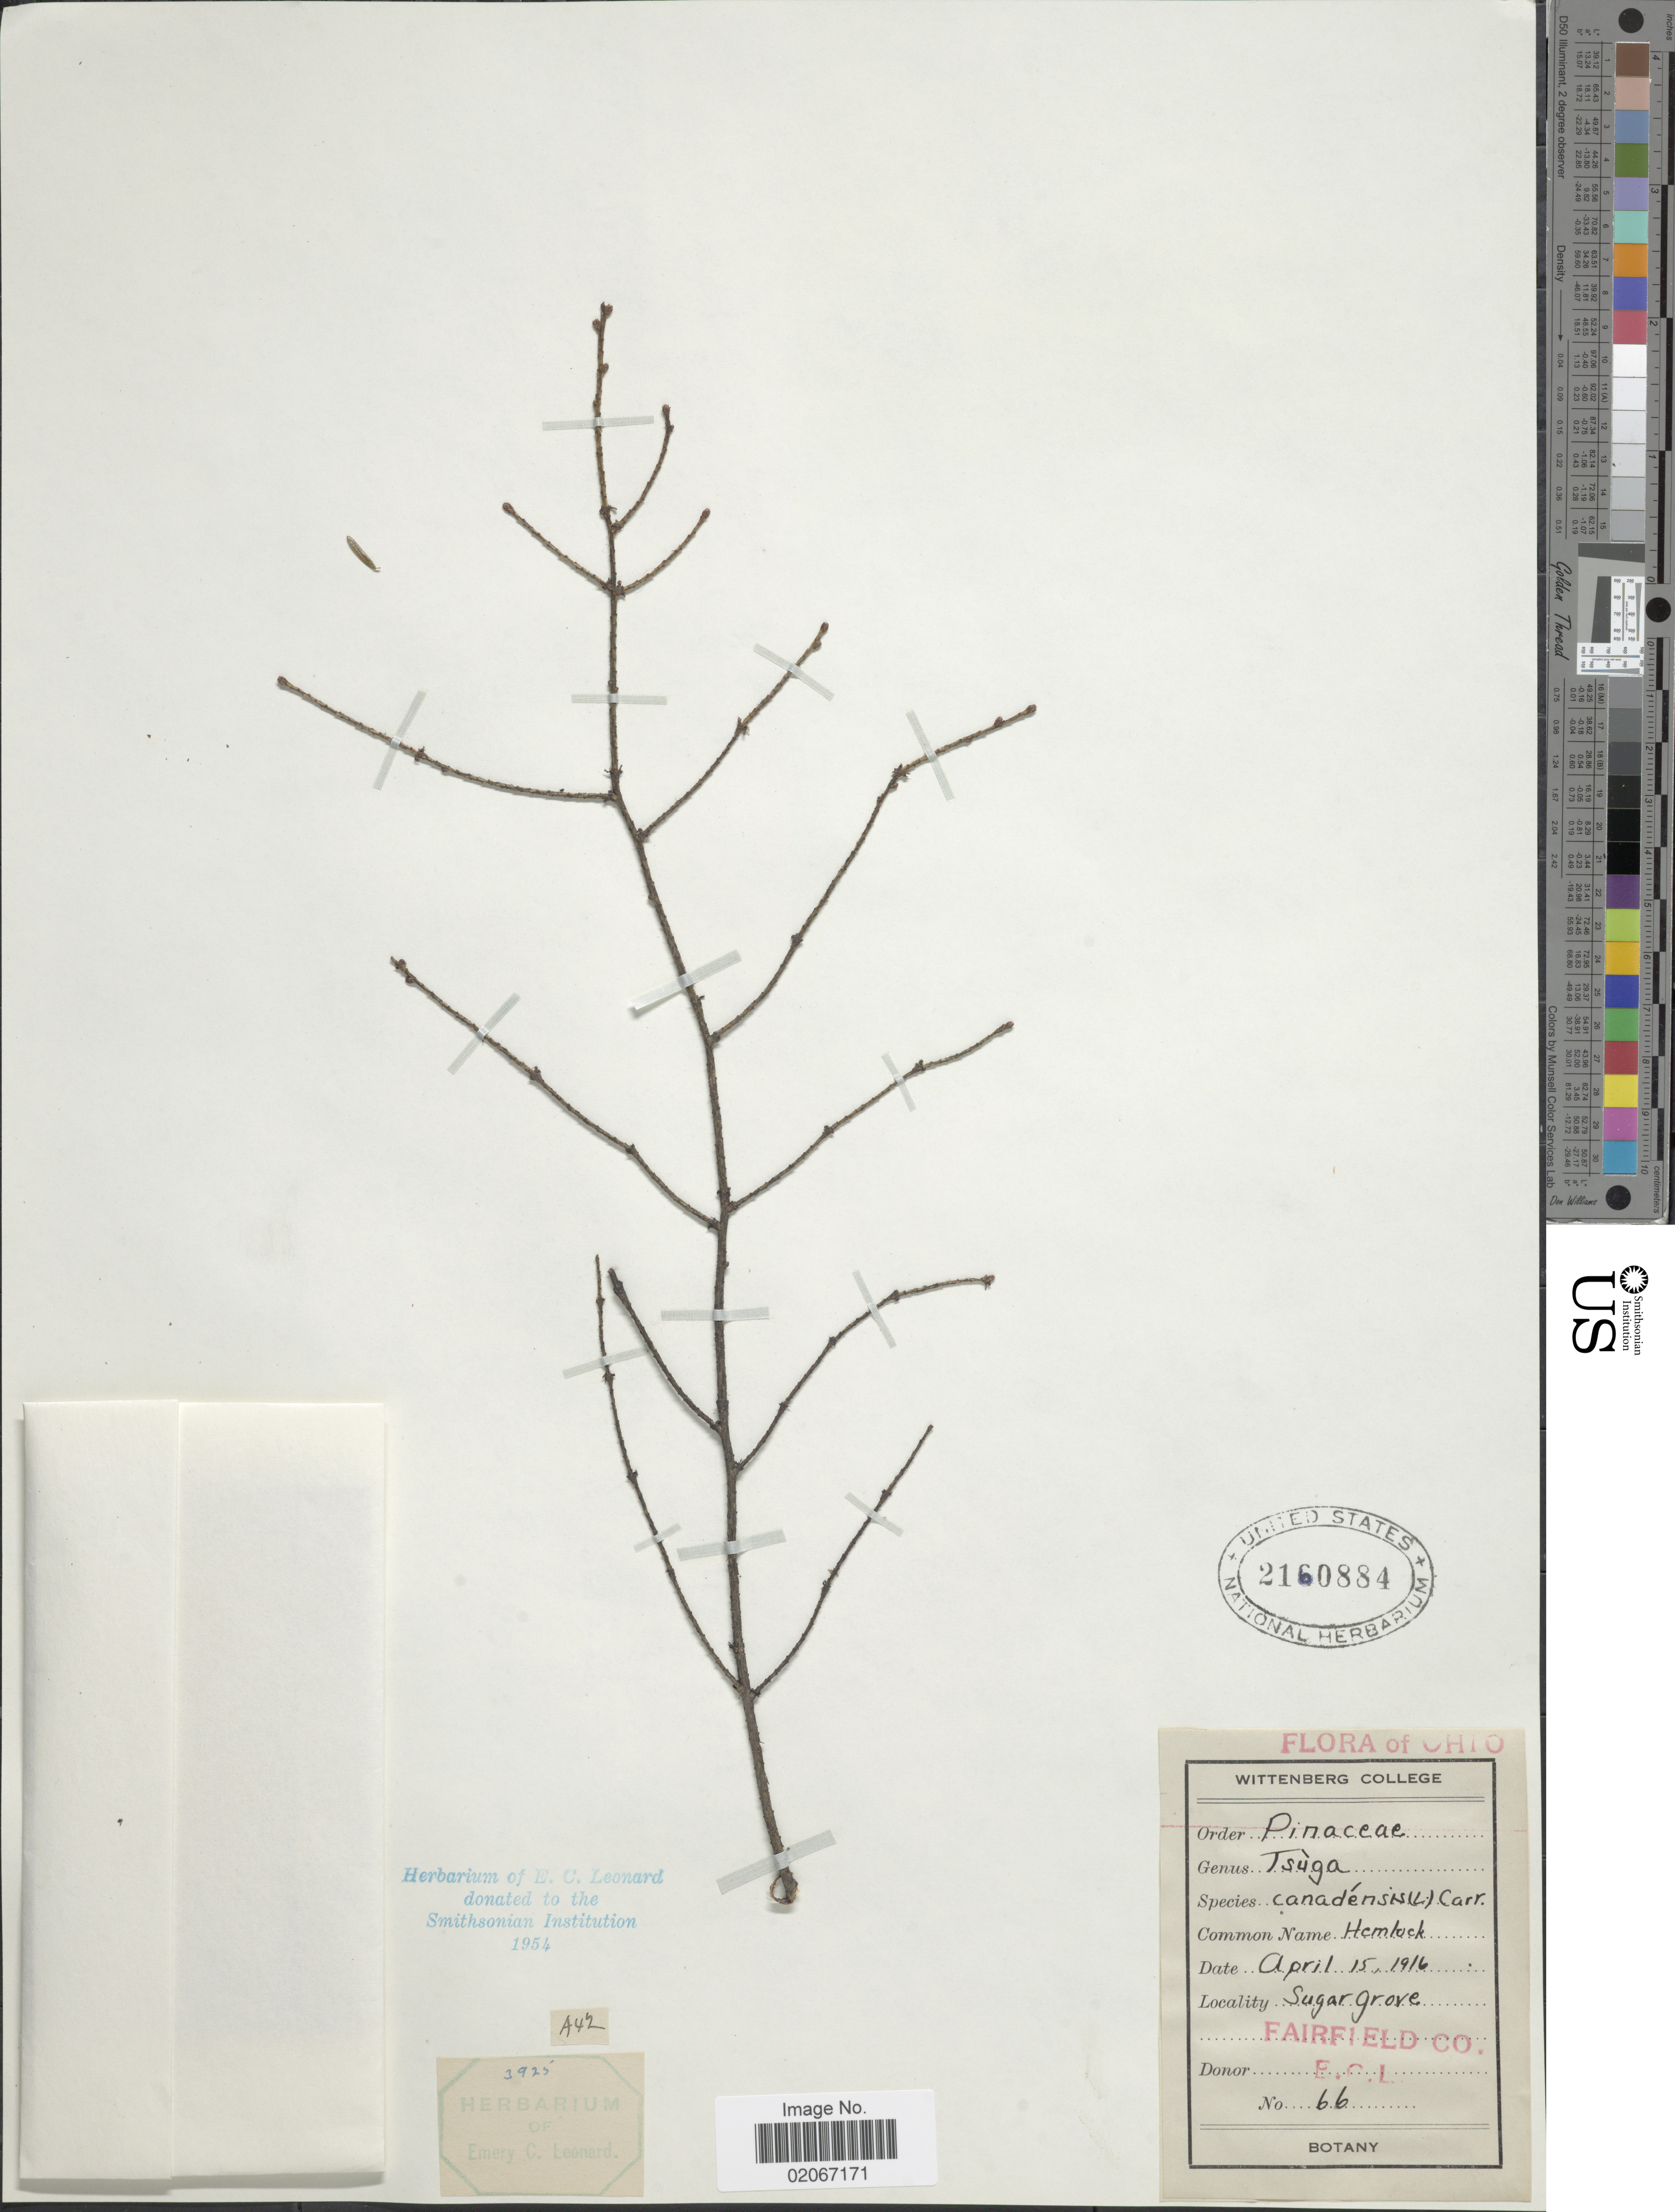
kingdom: Plantae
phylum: Tracheophyta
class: Pinopsida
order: Pinales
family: Pinaceae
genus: Tsuga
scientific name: Tsuga canadensis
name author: (L.) Carrière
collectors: E. C. Leonard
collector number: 66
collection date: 1916-04-15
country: United States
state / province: Ohio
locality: Sugar Grove, Fairfield Co.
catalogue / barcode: US 2160884